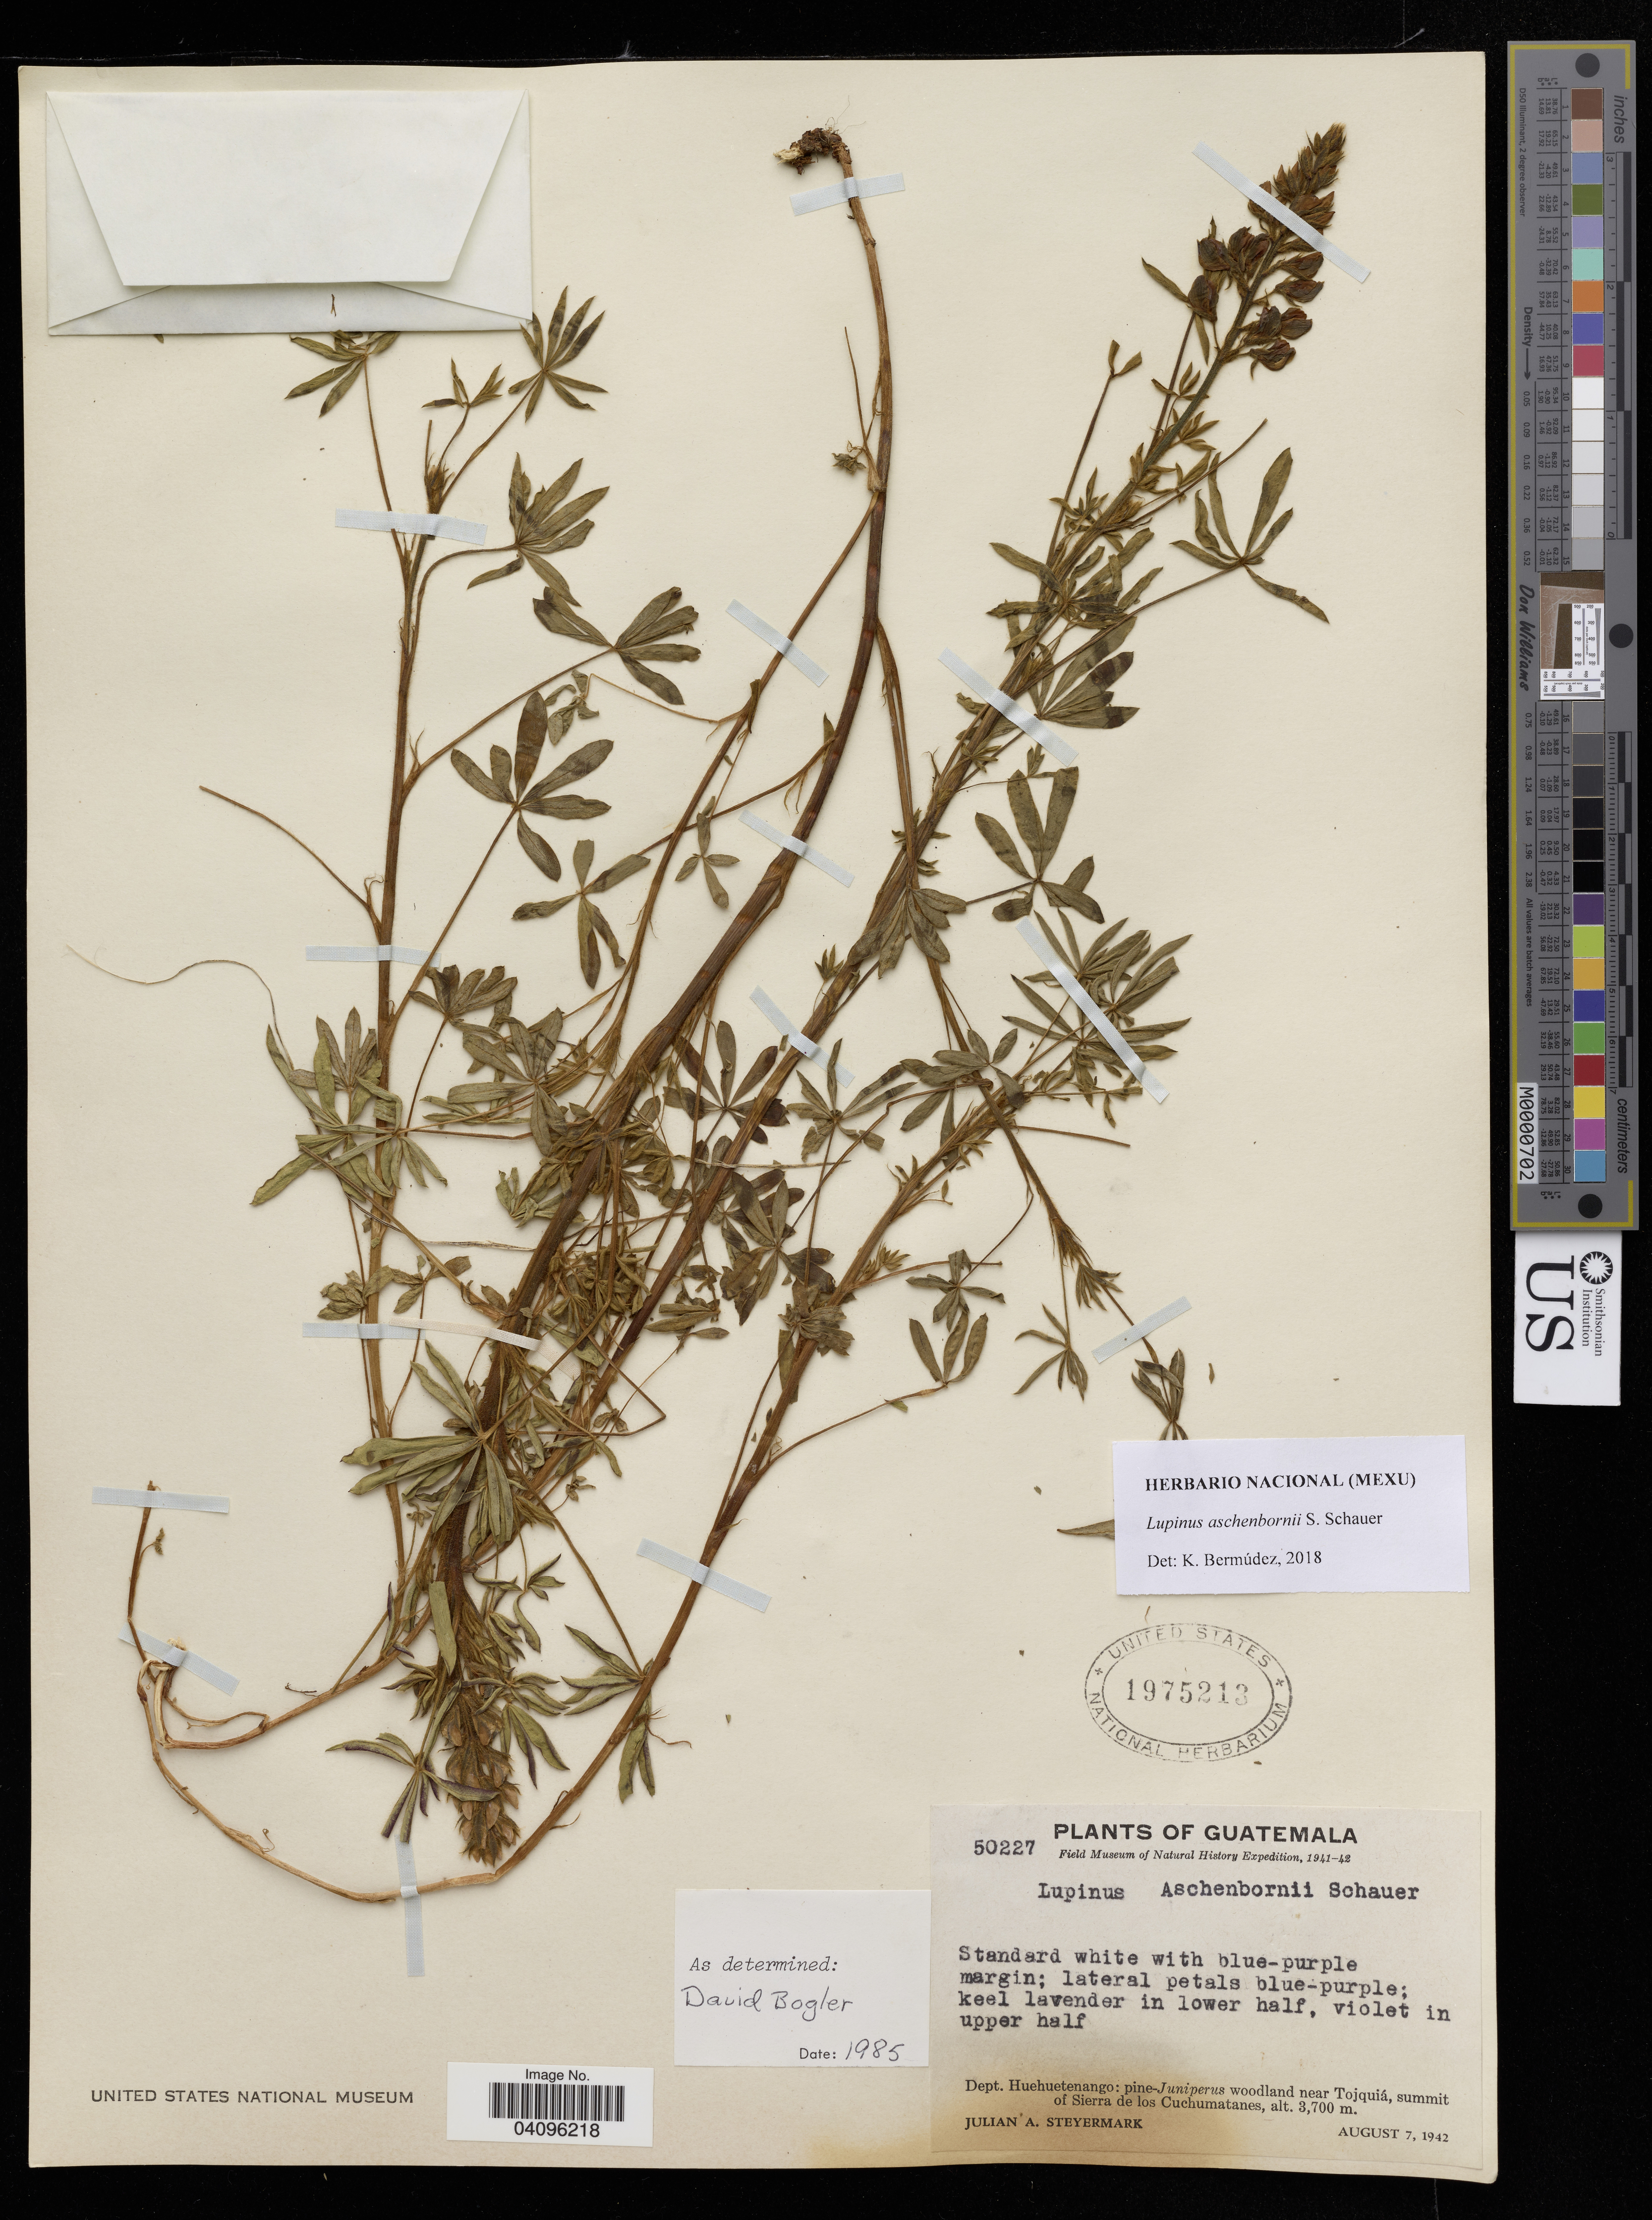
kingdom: Plantae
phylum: Tracheophyta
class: Magnoliopsida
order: Fabales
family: Fabaceae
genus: Lupinus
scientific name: Lupinus aschenbornii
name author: S. Schauer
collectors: J. Steyermark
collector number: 50227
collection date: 1942-08-07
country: Guatemala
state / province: Huehuetenango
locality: Pine-Juniperus woodland near Tojquiá, summit of Sierra de los Cuchumatanes,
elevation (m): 3700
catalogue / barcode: US 1975213